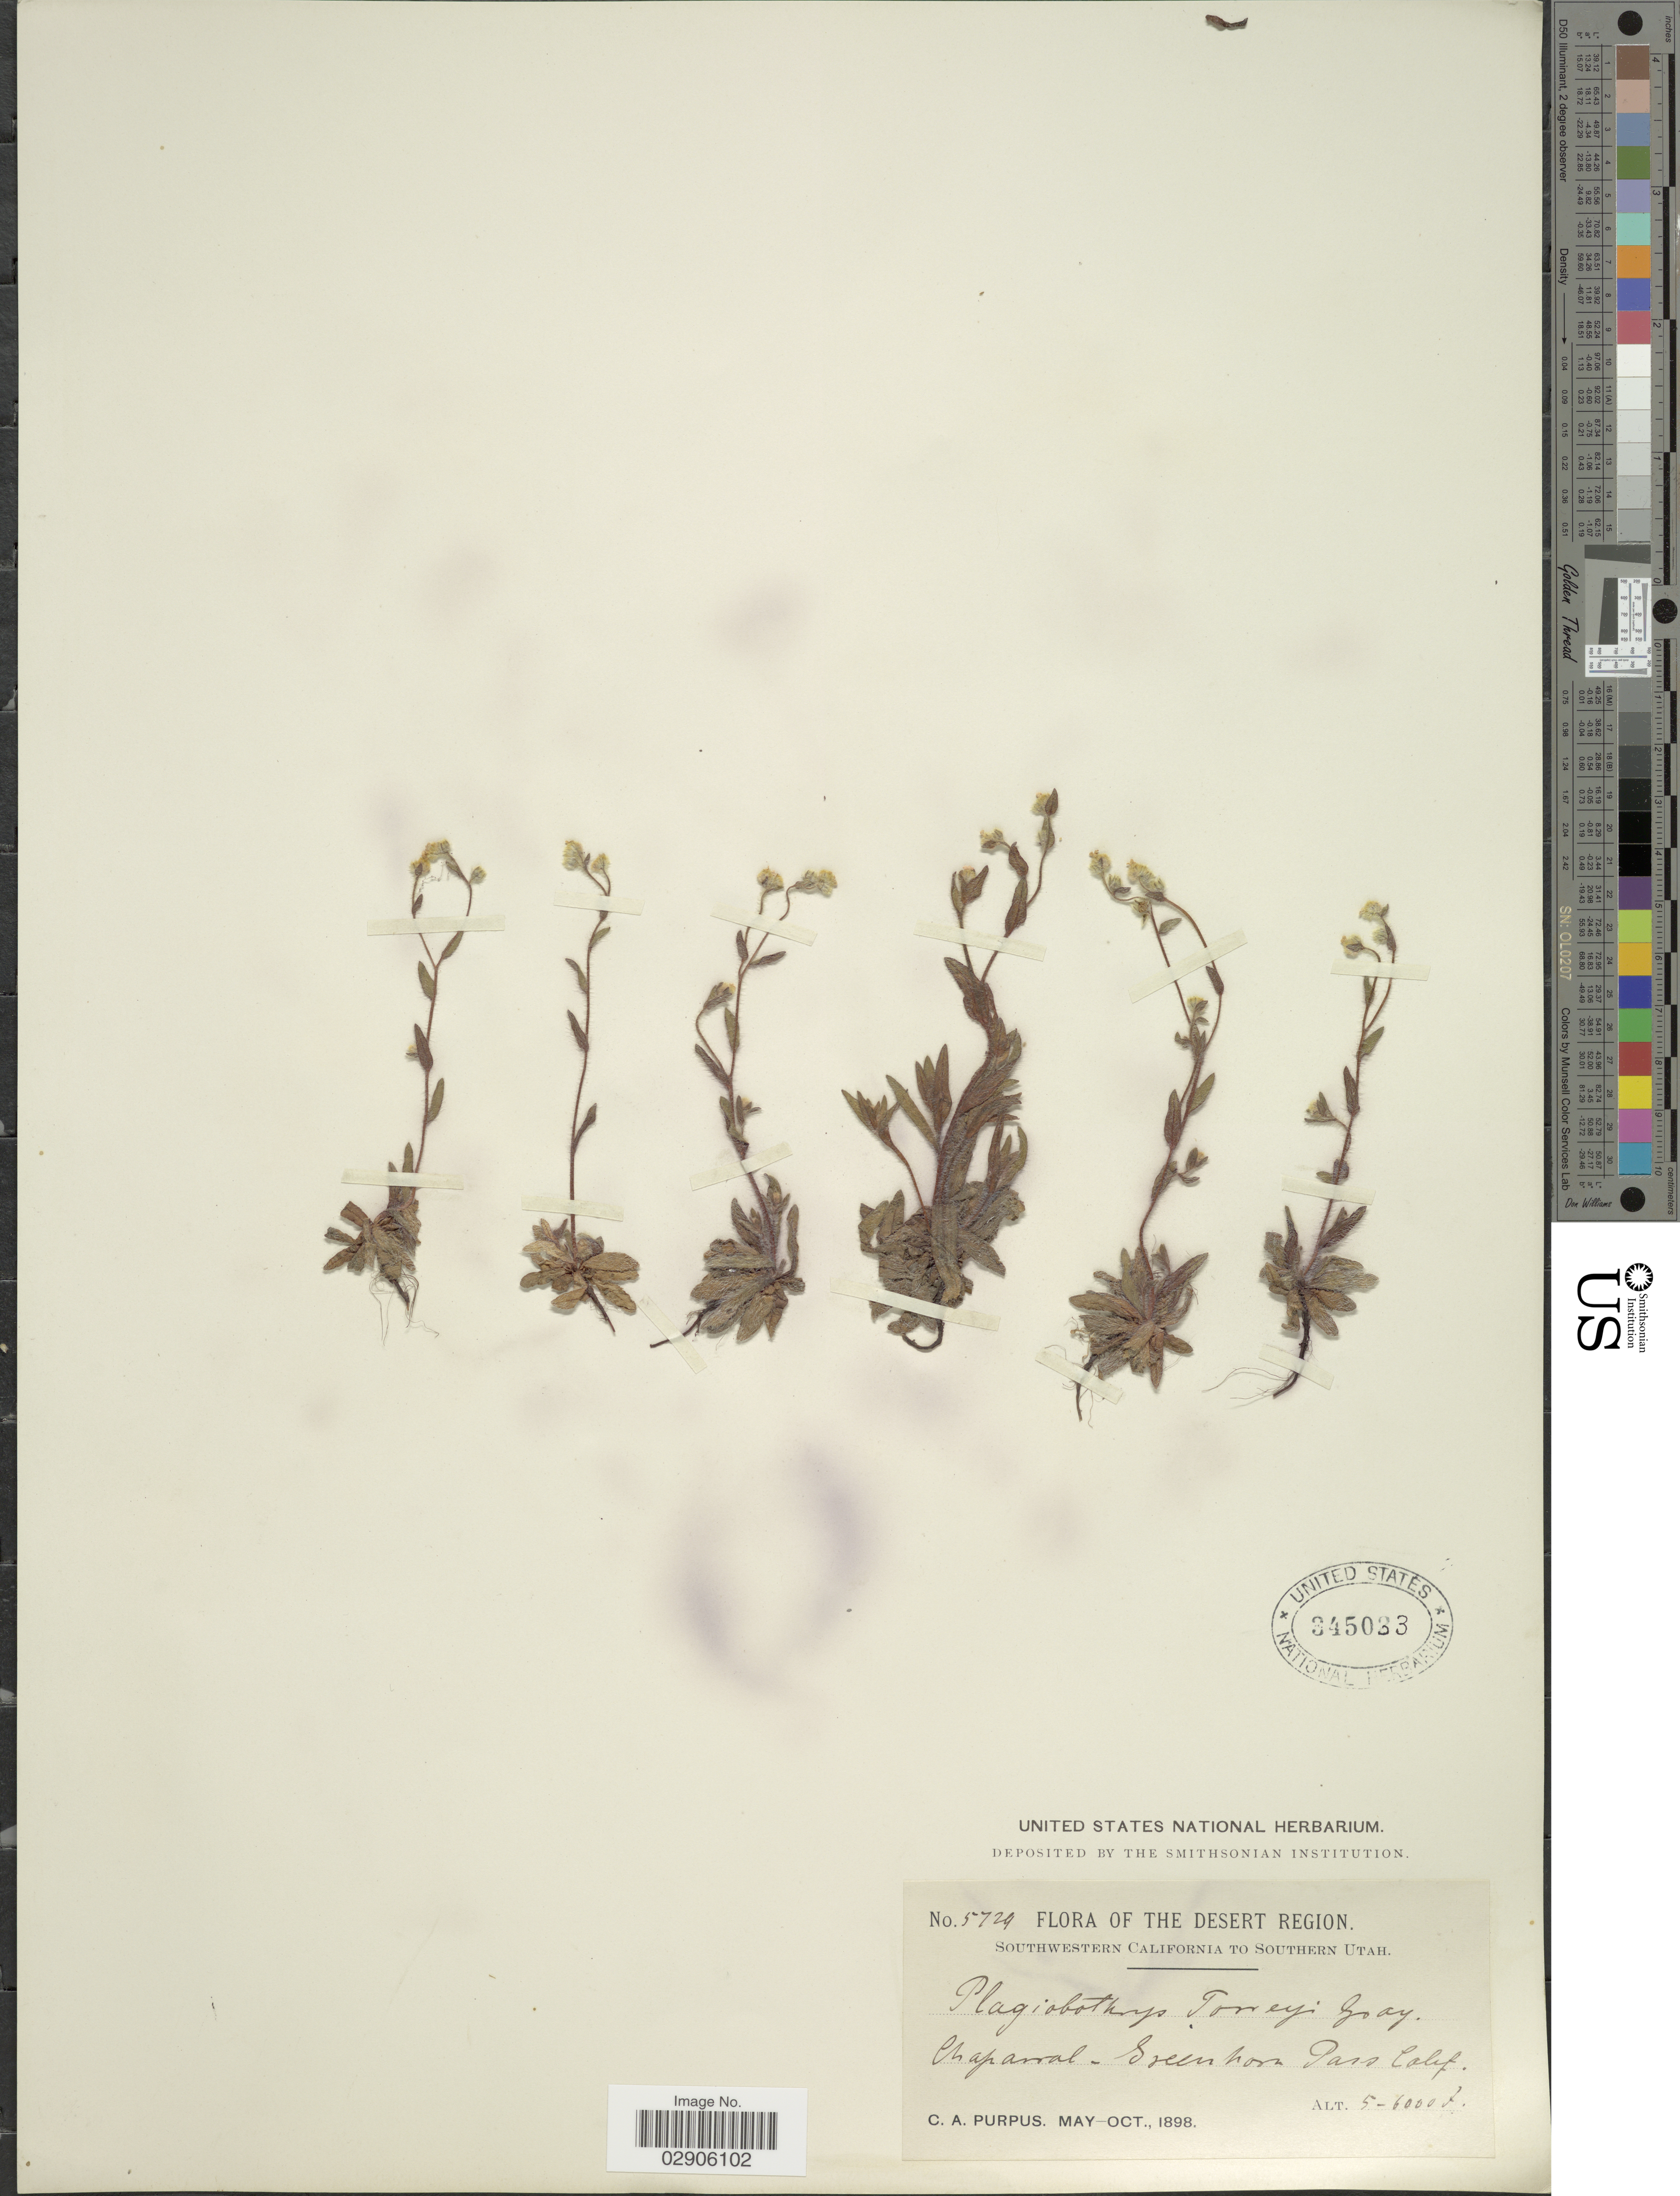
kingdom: Plantae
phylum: Tracheophyta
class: Magnoliopsida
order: Boraginales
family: Boraginaceae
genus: Plagiobothrys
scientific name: Plagiobothrys torreyi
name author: A. Gray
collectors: C. A. Purpus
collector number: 5729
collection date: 1898-05/1898-10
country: United States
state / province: California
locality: Southwestern California, Chaparral - Greenhorn Pass Calif., The Desert Region.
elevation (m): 1524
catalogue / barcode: US 345033